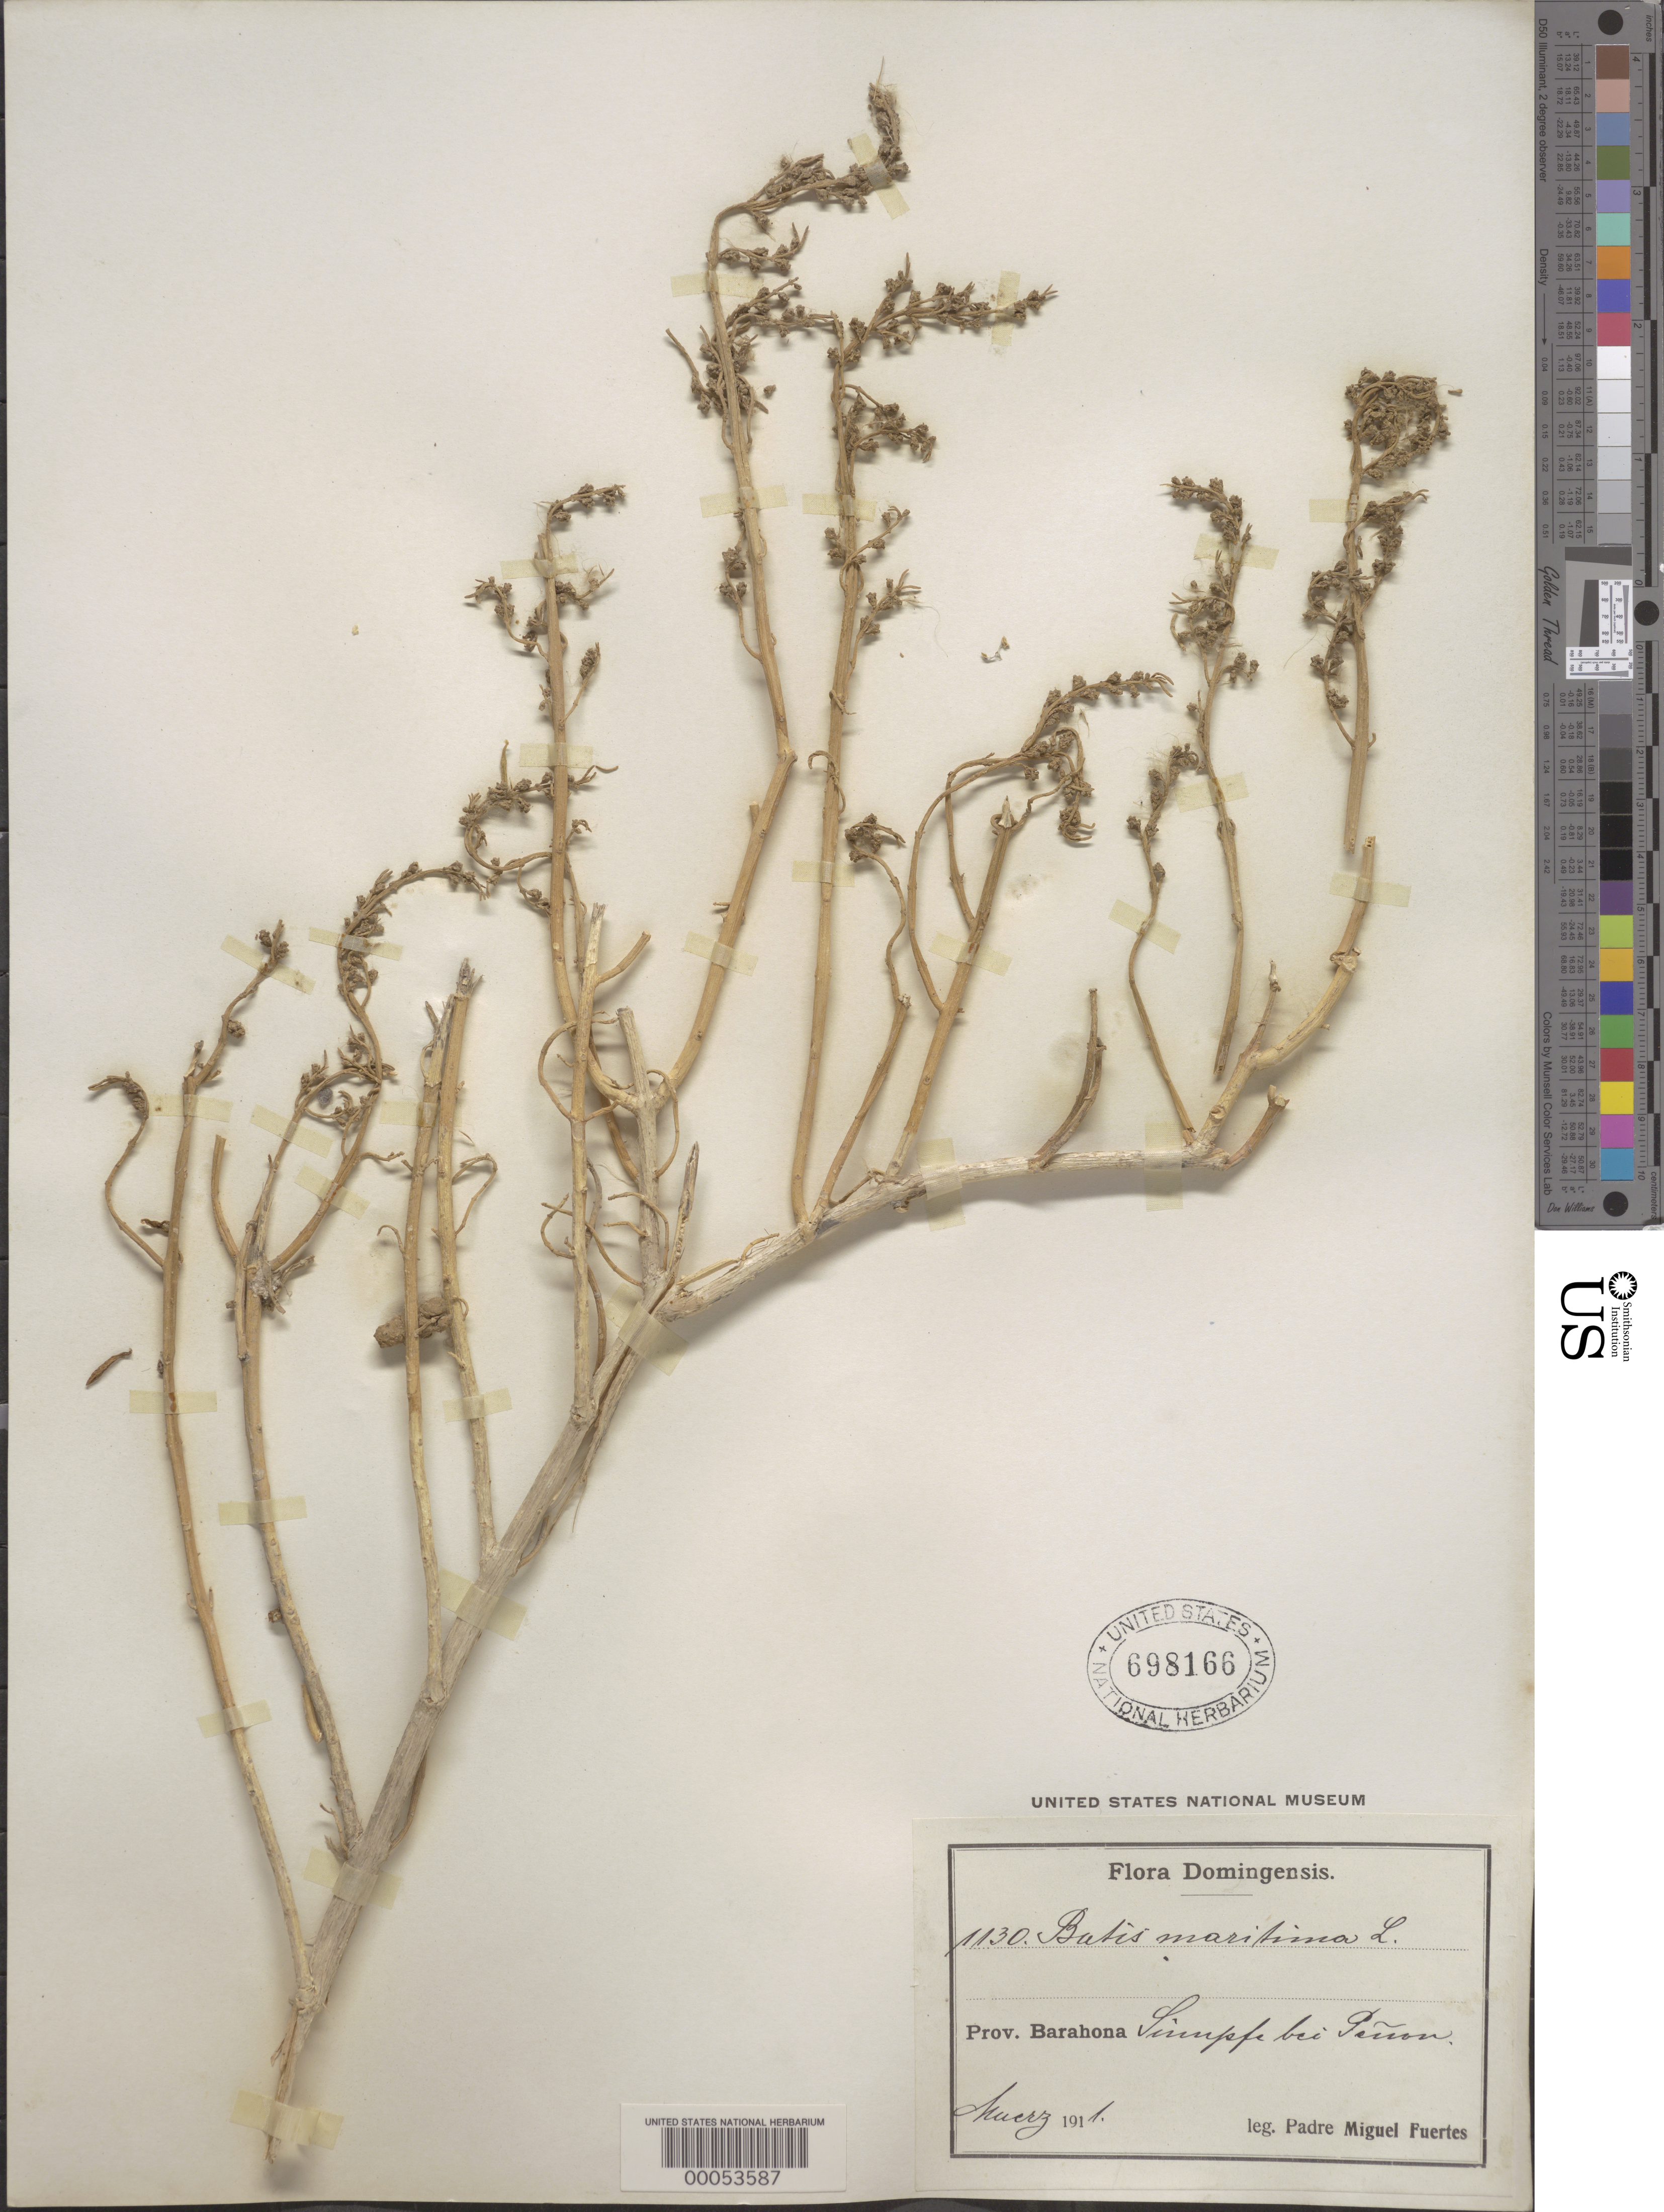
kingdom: Plantae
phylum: Tracheophyta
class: Magnoliopsida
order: Brassicales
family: Bataceae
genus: Batis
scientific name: Batis maritima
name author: L.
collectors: M. D. Fuertes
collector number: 1130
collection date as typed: Mar 1911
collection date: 1911-03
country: Dominican Republic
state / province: Barahona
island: Hispaniola Island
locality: Sümpfe bei Peñon.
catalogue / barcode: US 698166